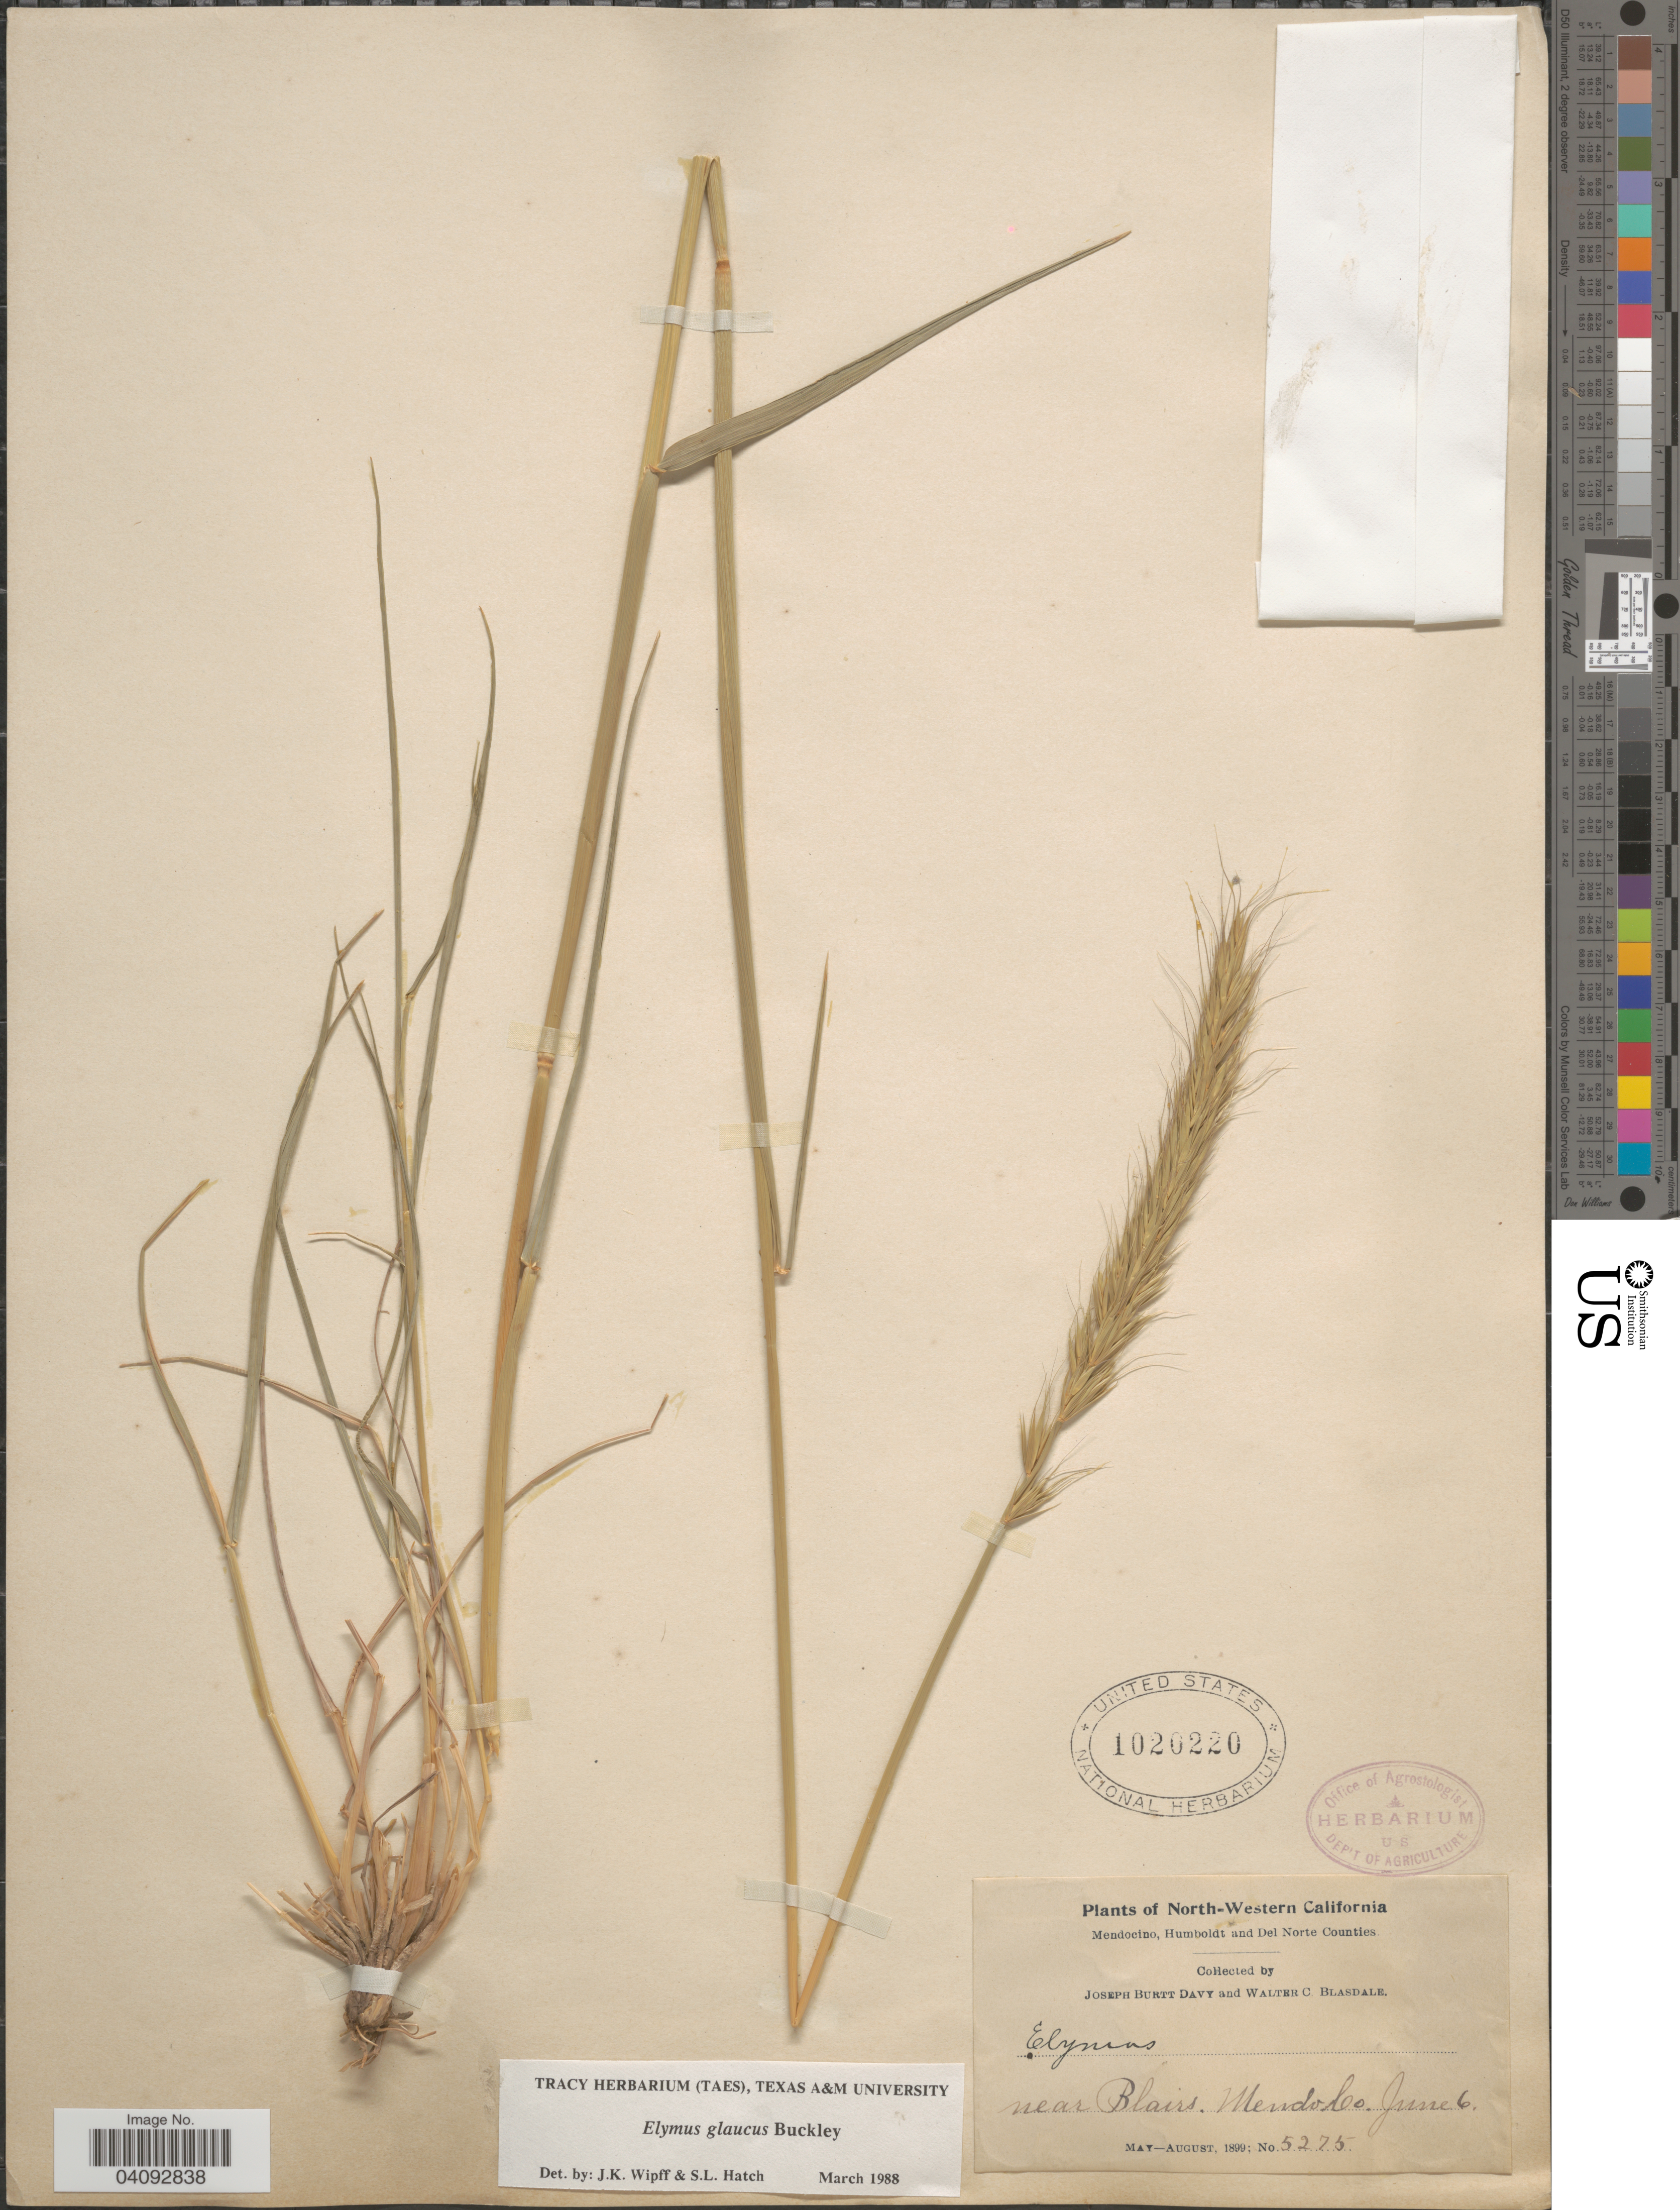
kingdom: Plantae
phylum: Tracheophyta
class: Liliopsida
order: Poales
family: Poaceae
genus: Elymus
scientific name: Elymus glaucus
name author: Buckley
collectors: J. Burtt Davy & W. Blasdale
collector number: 5275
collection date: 1899-06-06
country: United States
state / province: California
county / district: Mendocino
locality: North-Western California. Near Blairs. Mendo. Co.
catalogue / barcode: US 1020220